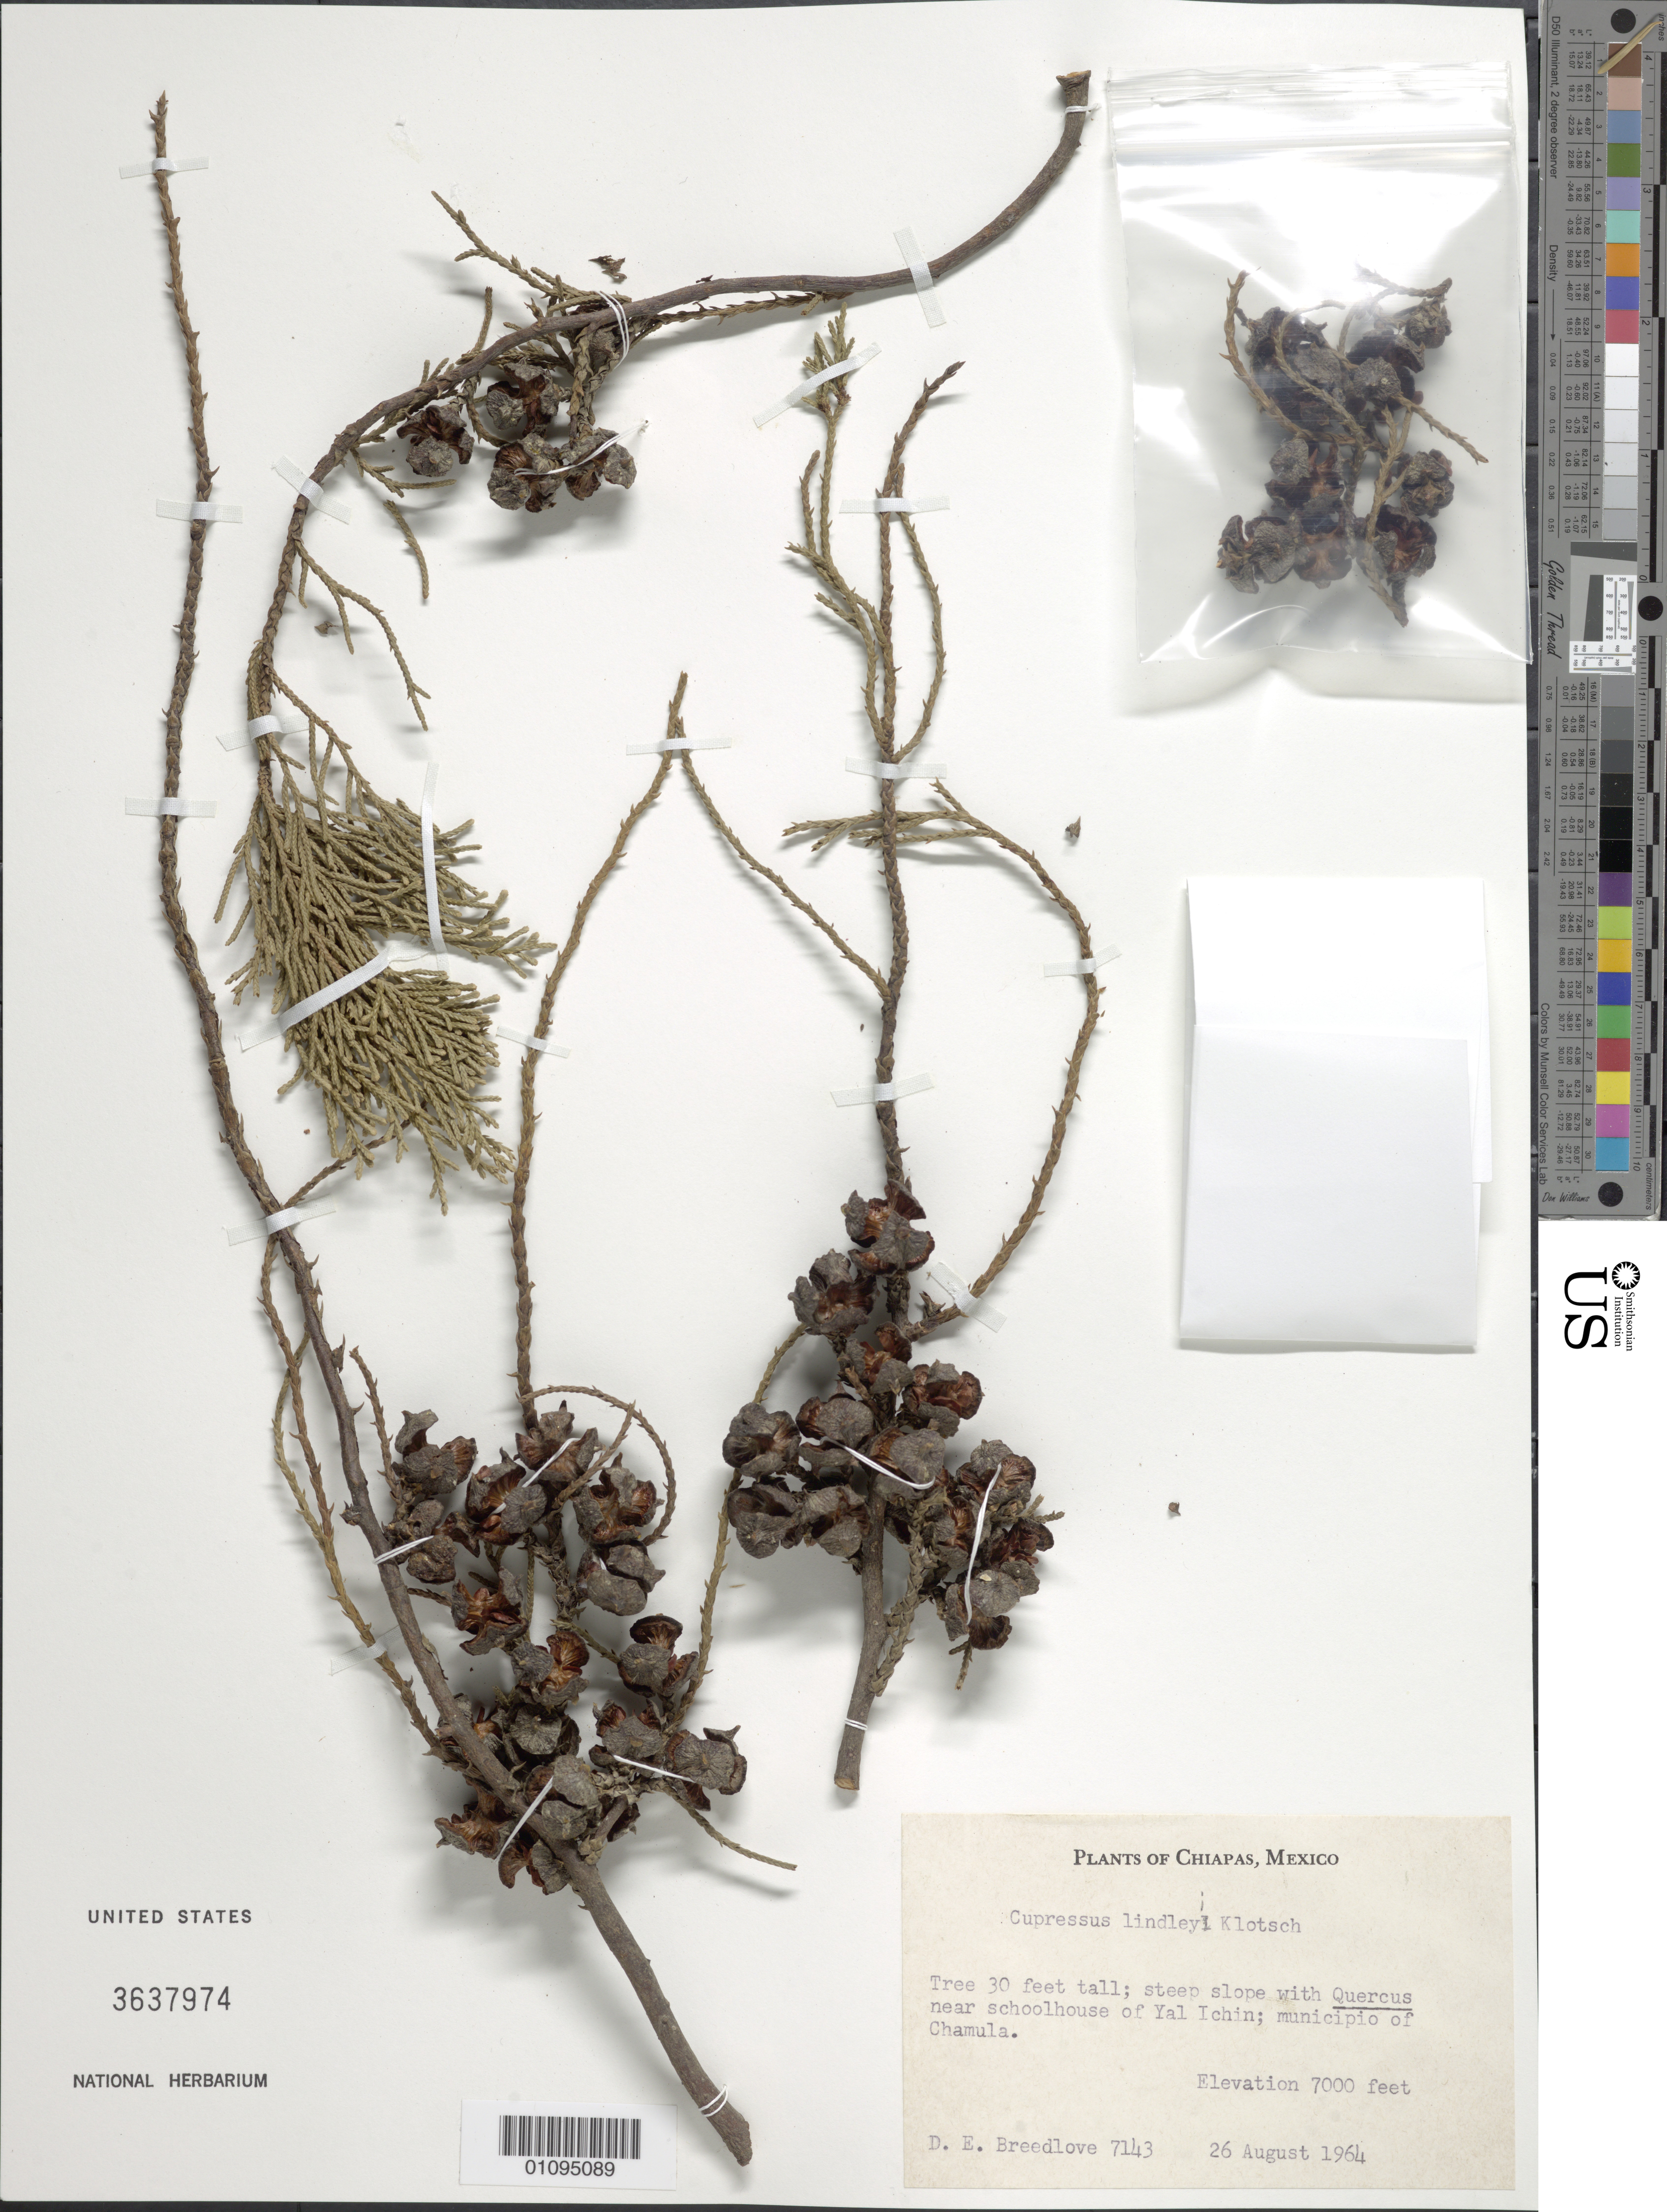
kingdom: Plantae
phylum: Tracheophyta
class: Pinopsida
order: Pinales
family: Cupressaceae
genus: Hesperocyparis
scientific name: Hesperocyparis lusitanica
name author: (Miller) Bartel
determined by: (US) Smithsonian Institution - National Museum of Natural History - Department of Botany (UNITED STATES)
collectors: D. E. Breedlove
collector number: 7143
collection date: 1964-08-26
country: Mexico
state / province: Chiapas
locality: Near schoolhouse of Yal Ichin; municipio of Chamula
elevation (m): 2134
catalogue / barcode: US 3637974